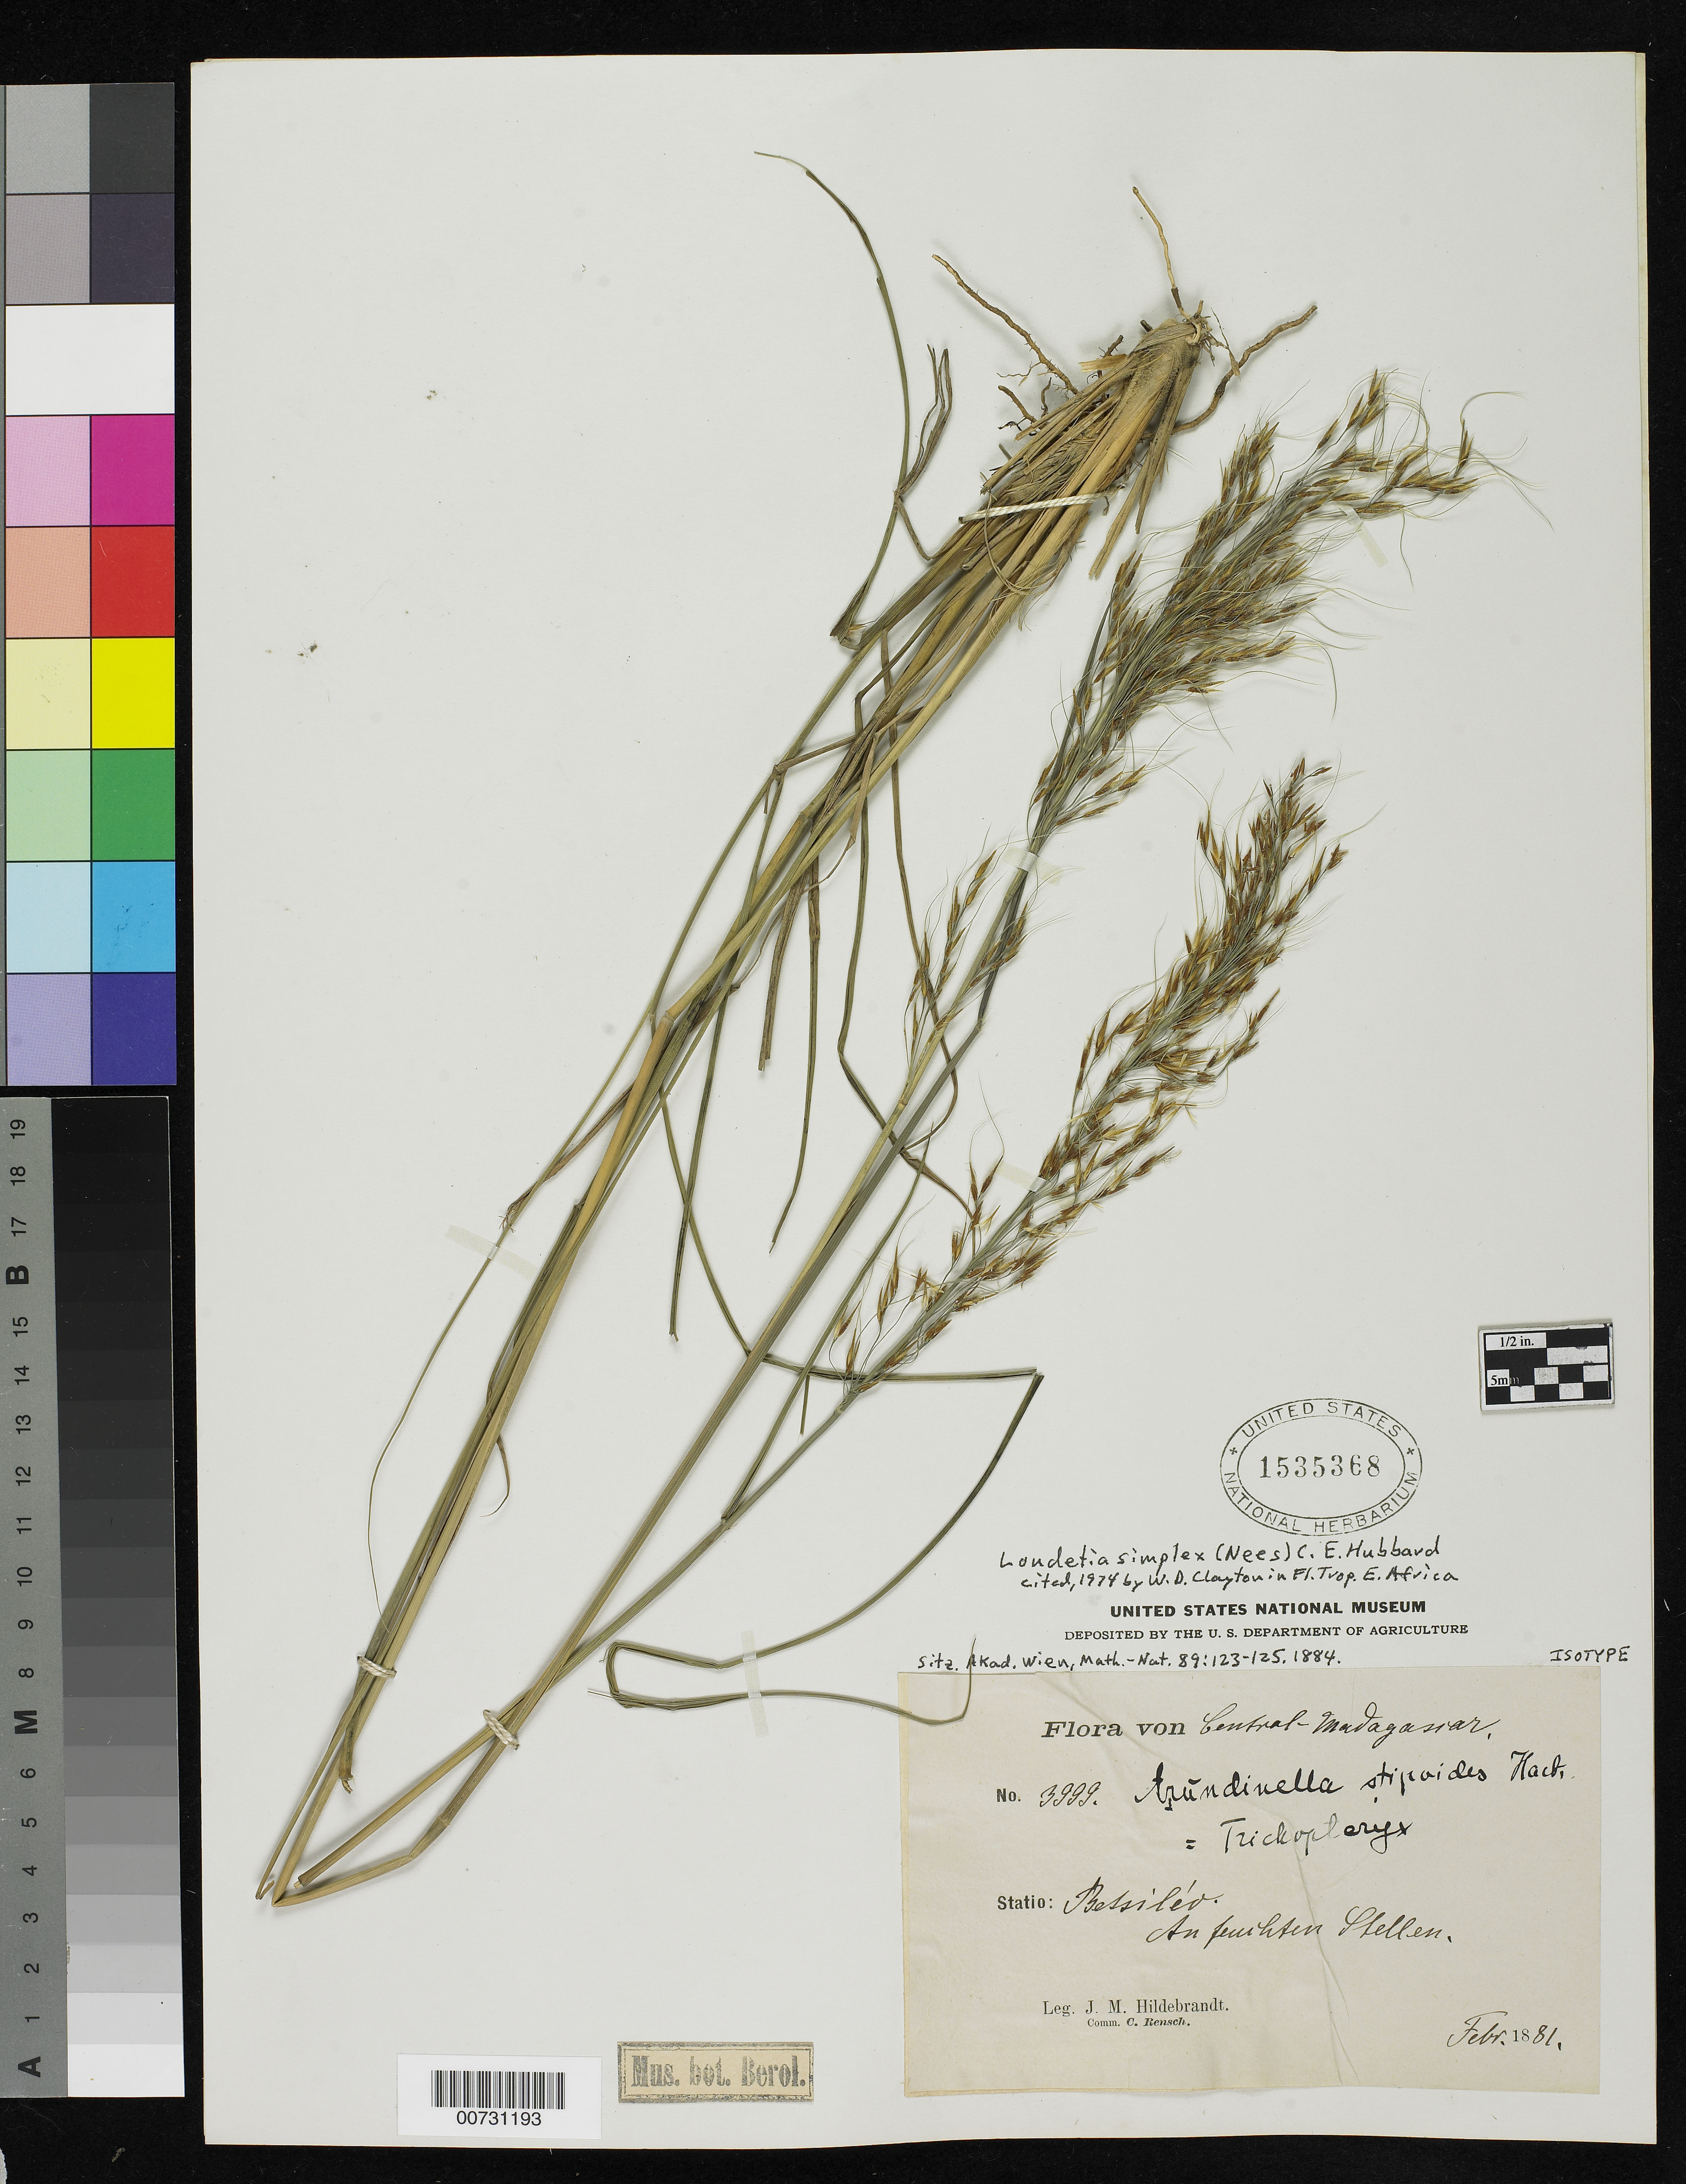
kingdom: Plantae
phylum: Tracheophyta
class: Liliopsida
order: Poales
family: Poaceae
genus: Arundinella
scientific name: Arundinella stipoides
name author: Hack.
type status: Isotype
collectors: J. Hildebrandt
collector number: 3999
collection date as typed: Feb 1881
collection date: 1881-02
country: Madagascar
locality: Central-Madagascar, Betsiléo, an feuchten Stellen.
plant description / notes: Cited 1974 by W.D. Clayton in Fl. Trop. E. Africa.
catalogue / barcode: US 1535368